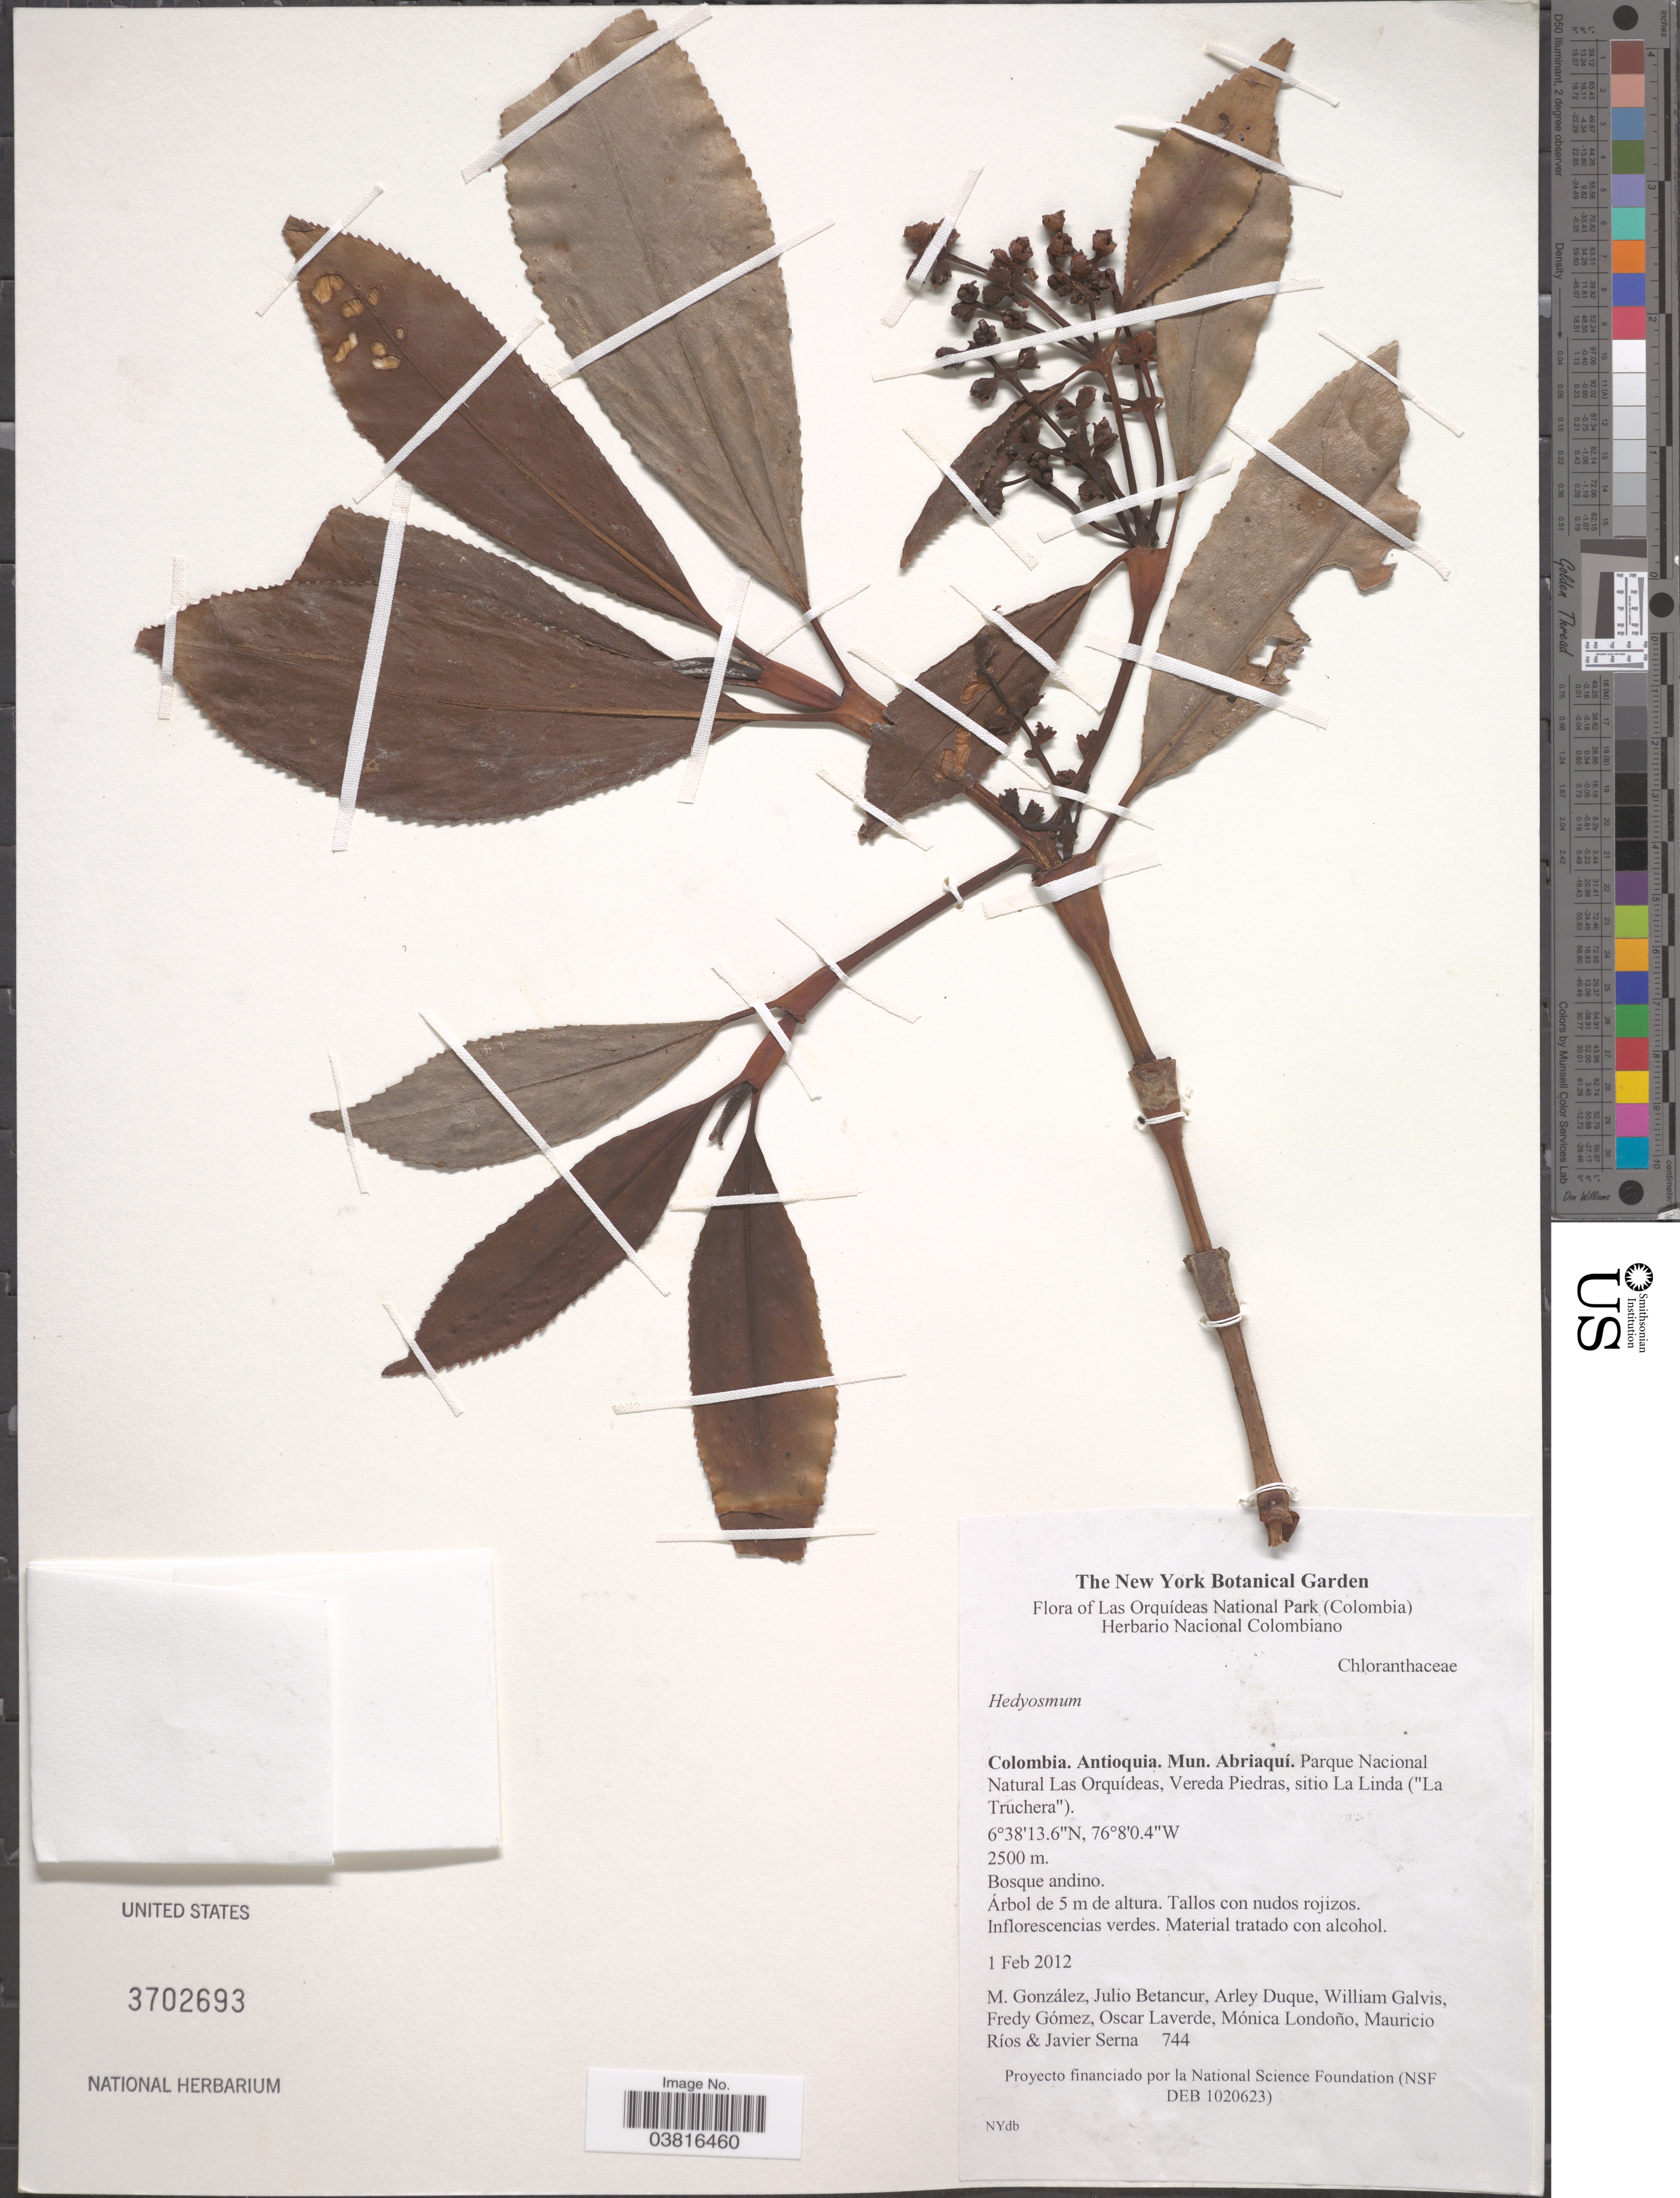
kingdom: Plantae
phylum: Tracheophyta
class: Magnoliopsida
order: Chloranthales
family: Chloranthaceae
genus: Hedyosmum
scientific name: Hedyosmum sp.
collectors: M. González, J. Betancur, A. Duque, W. Galvis & et al.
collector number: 744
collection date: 2012-02-01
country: Colombia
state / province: Antioquia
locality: Mun. Abriaquí. Parque National Natural Las Orquídeas. Vereda Piedras, sitio La Linda ("La Truchera").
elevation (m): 2500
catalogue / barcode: US 3702693